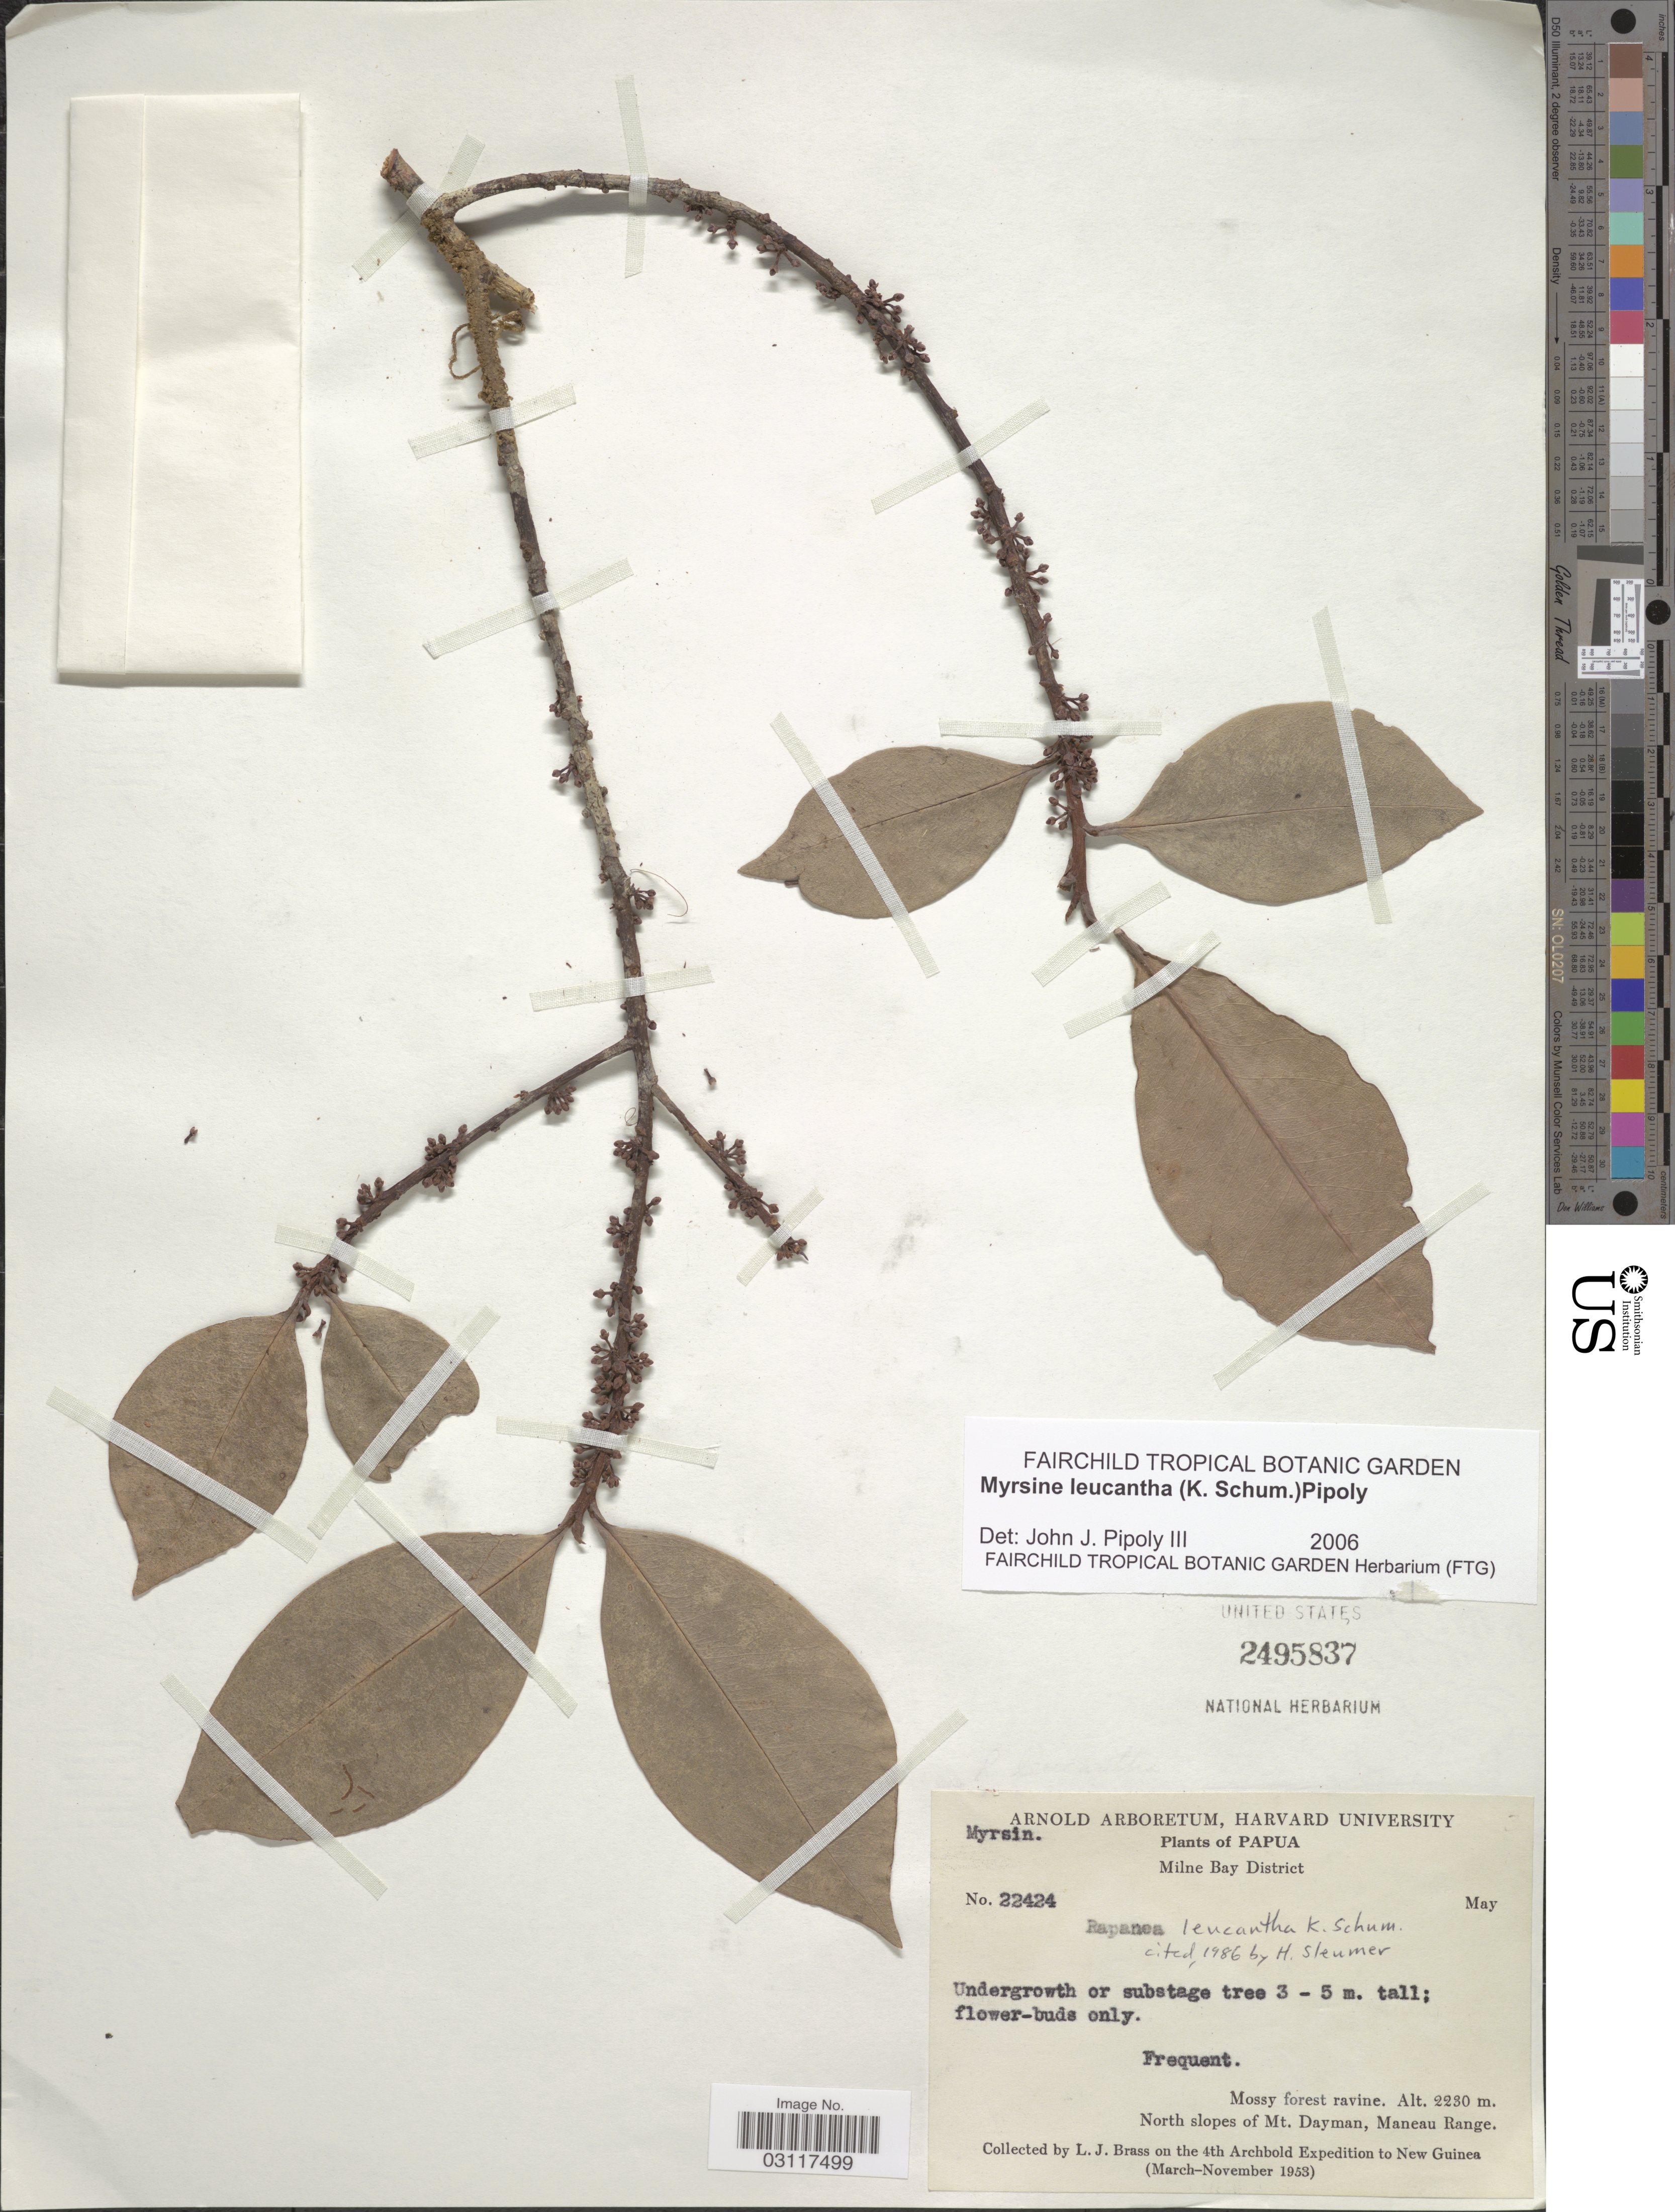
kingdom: Plantae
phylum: Tracheophyta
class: Magnoliopsida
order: Ericales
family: Primulaceae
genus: Myrsine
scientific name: Myrsine leucantha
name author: (K. Schum.) Pipoly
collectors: L. J. Brass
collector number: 22424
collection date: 1953-05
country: Papua New Guinea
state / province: Milne Bay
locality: Milne Bay District, Mossy forest ravine, North slope of Mt. Dayman, Maneau Range. New Guinea.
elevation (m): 2230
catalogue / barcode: US 2495837